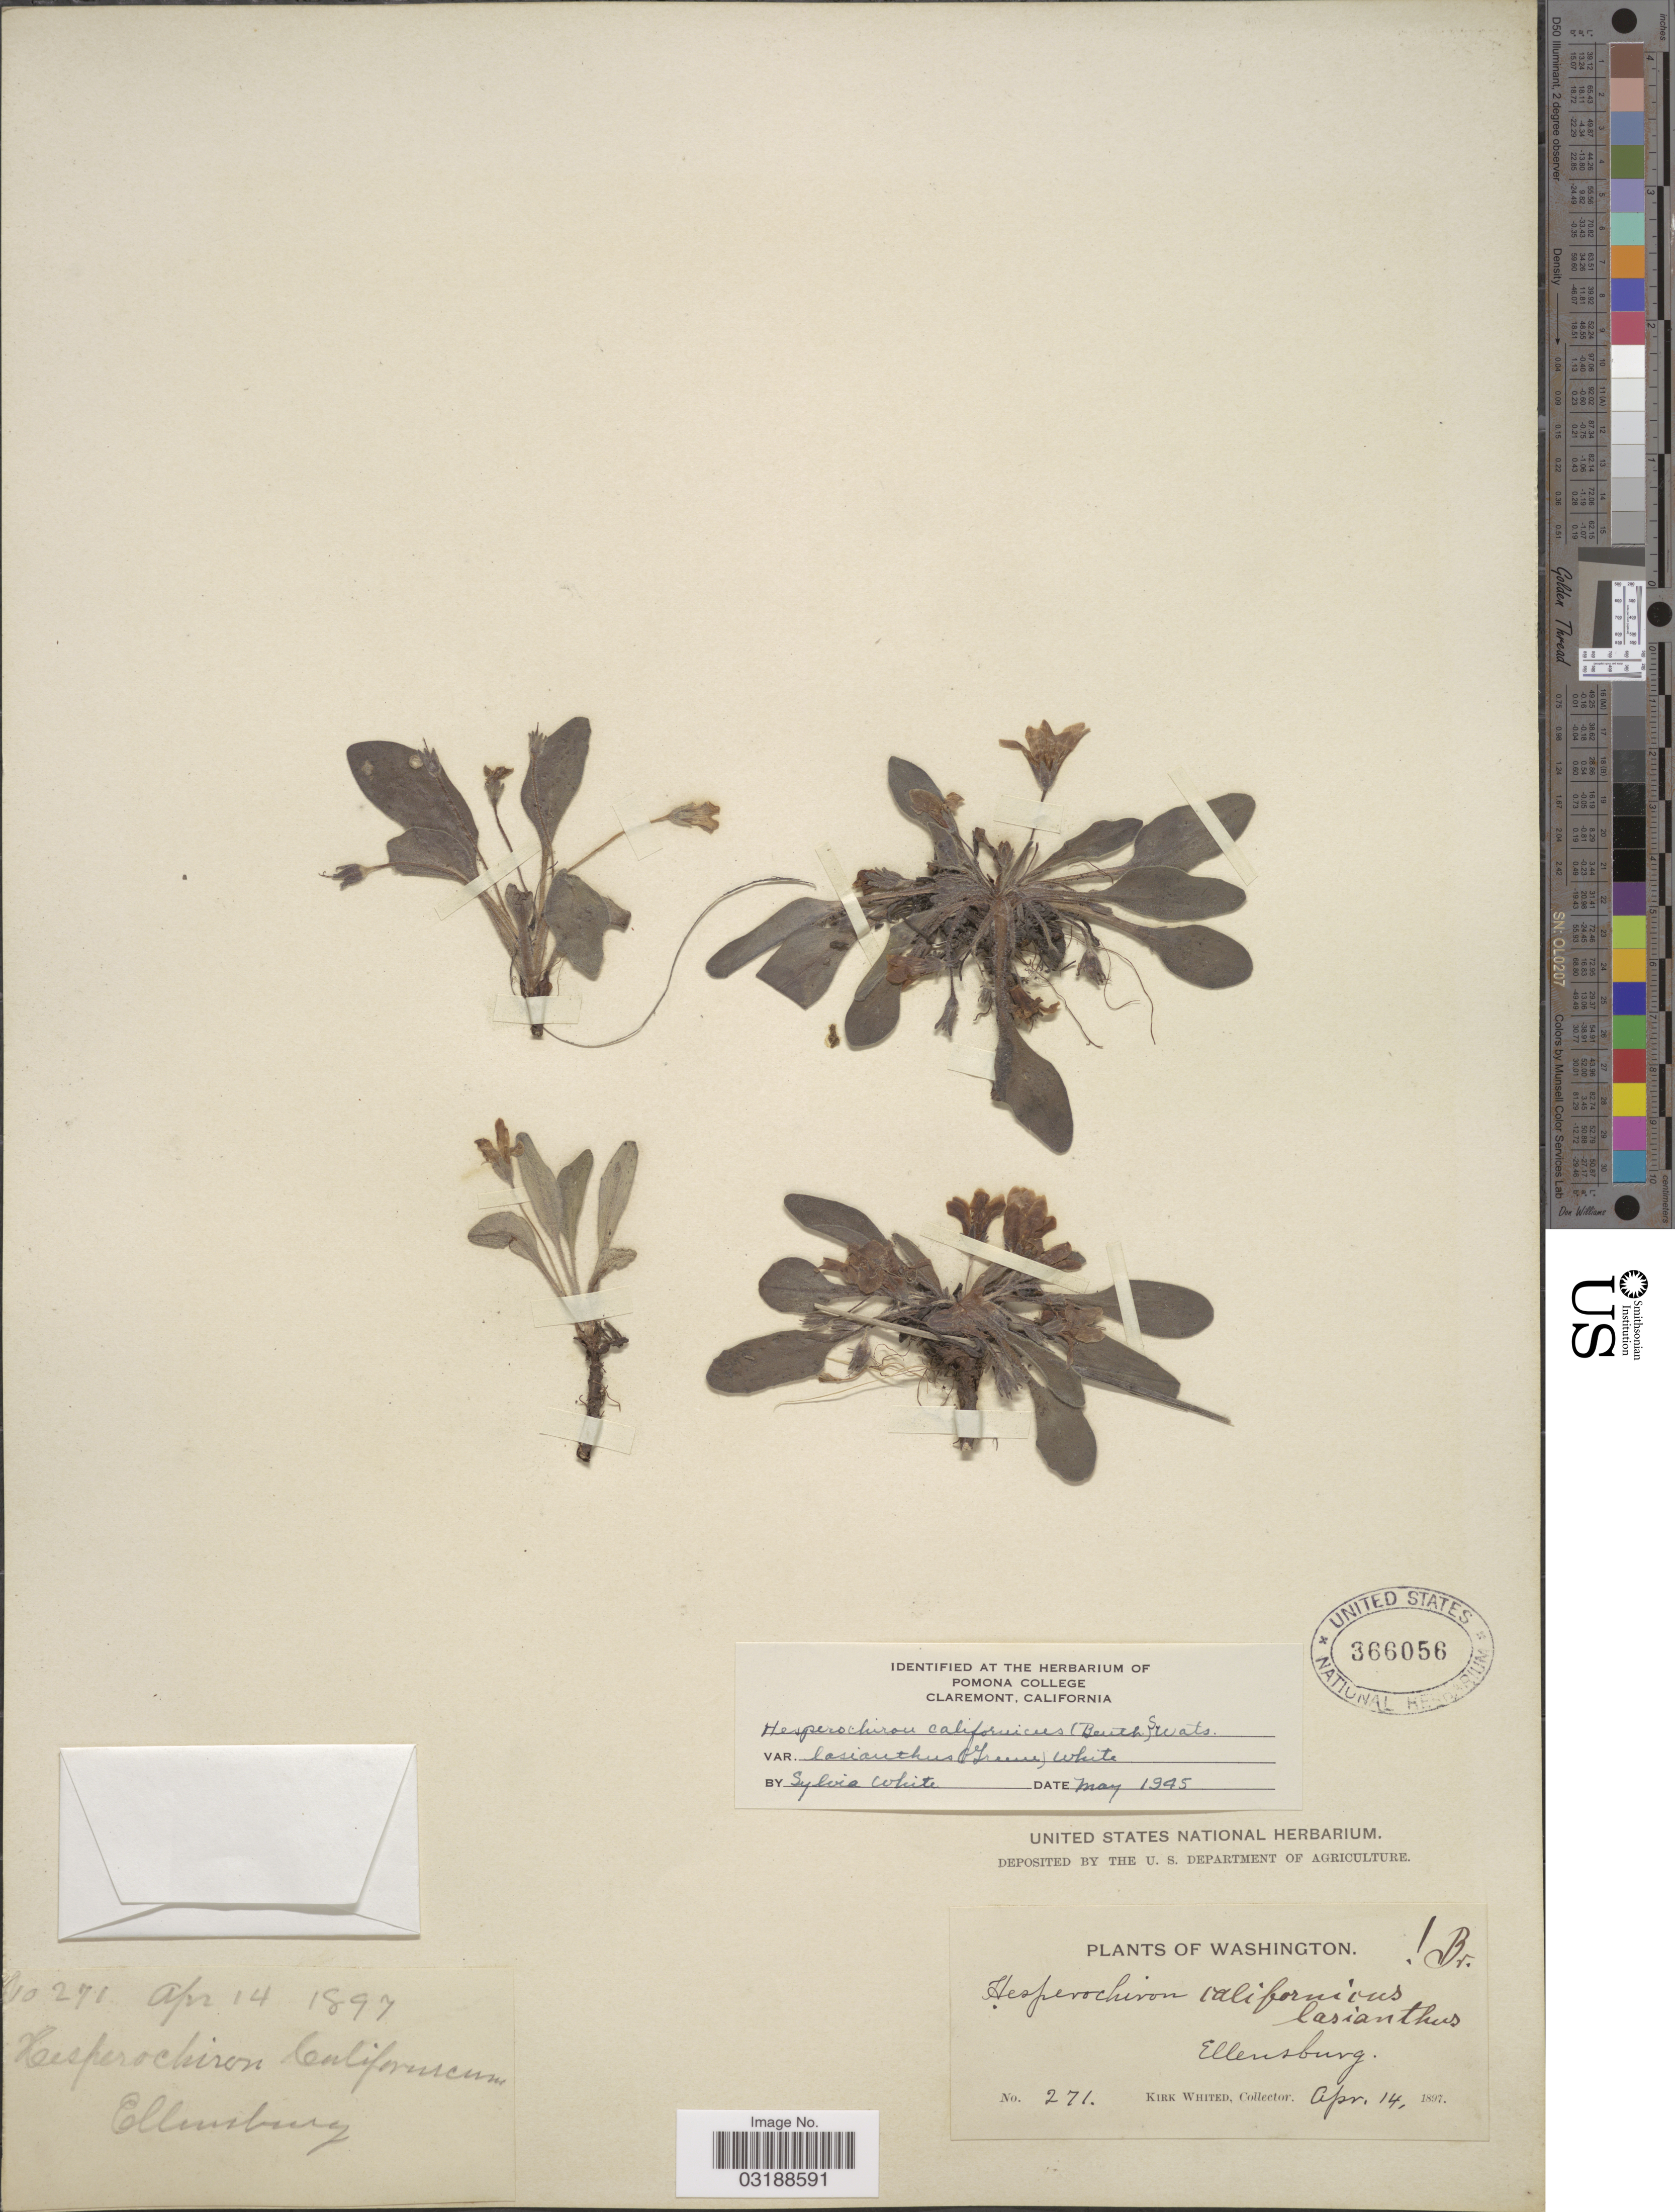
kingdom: Plantae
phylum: Tracheophyta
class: Magnoliopsida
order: Boraginales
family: Hydrophyllaceae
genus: Hesperochiron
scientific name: Hesperochiron californicus var. lasianthus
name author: (Kellogg) Brand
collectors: K. Whited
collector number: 271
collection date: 1897-04-14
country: United States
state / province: Washington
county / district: Kittitas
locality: Ellensburg.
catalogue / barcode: US 366056